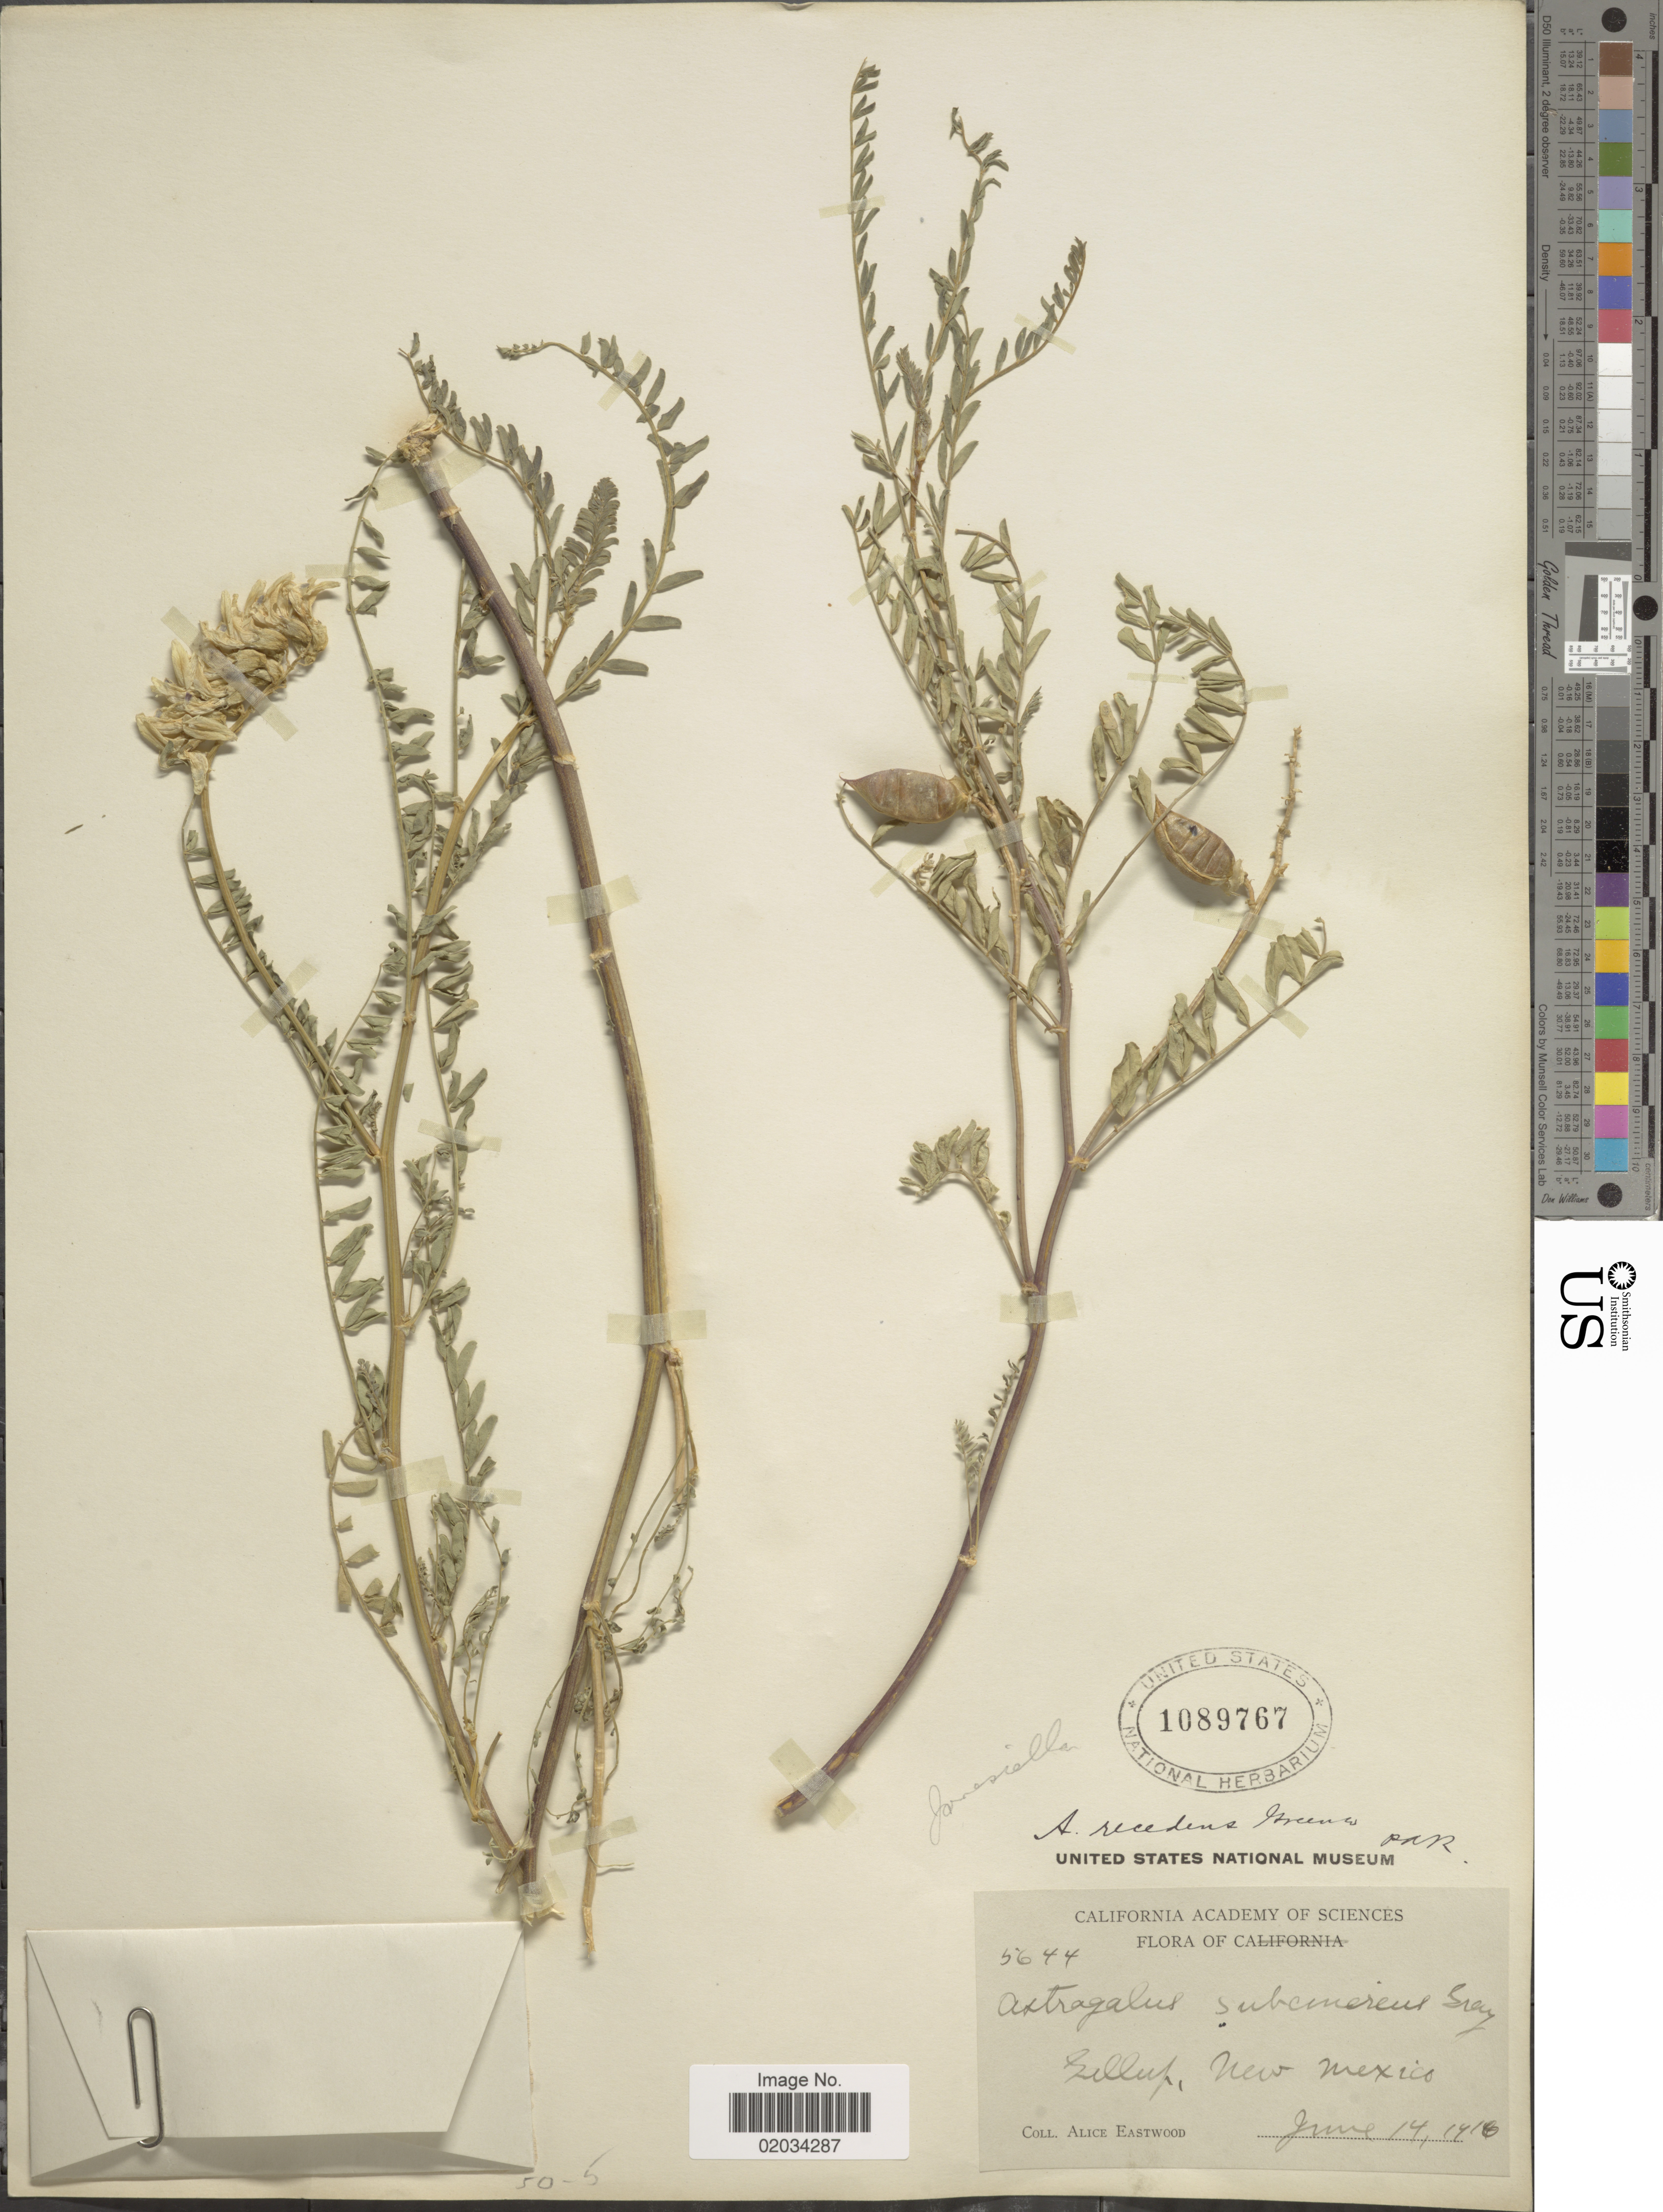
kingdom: Plantae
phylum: Tracheophyta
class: Magnoliopsida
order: Fabales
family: Fabaceae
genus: Astragalus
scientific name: Astragalus recedens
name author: Ced. Porter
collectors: A. Eastwood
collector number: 5644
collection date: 1918-06-14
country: United States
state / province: New Mexico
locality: Gallup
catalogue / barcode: US 1089767